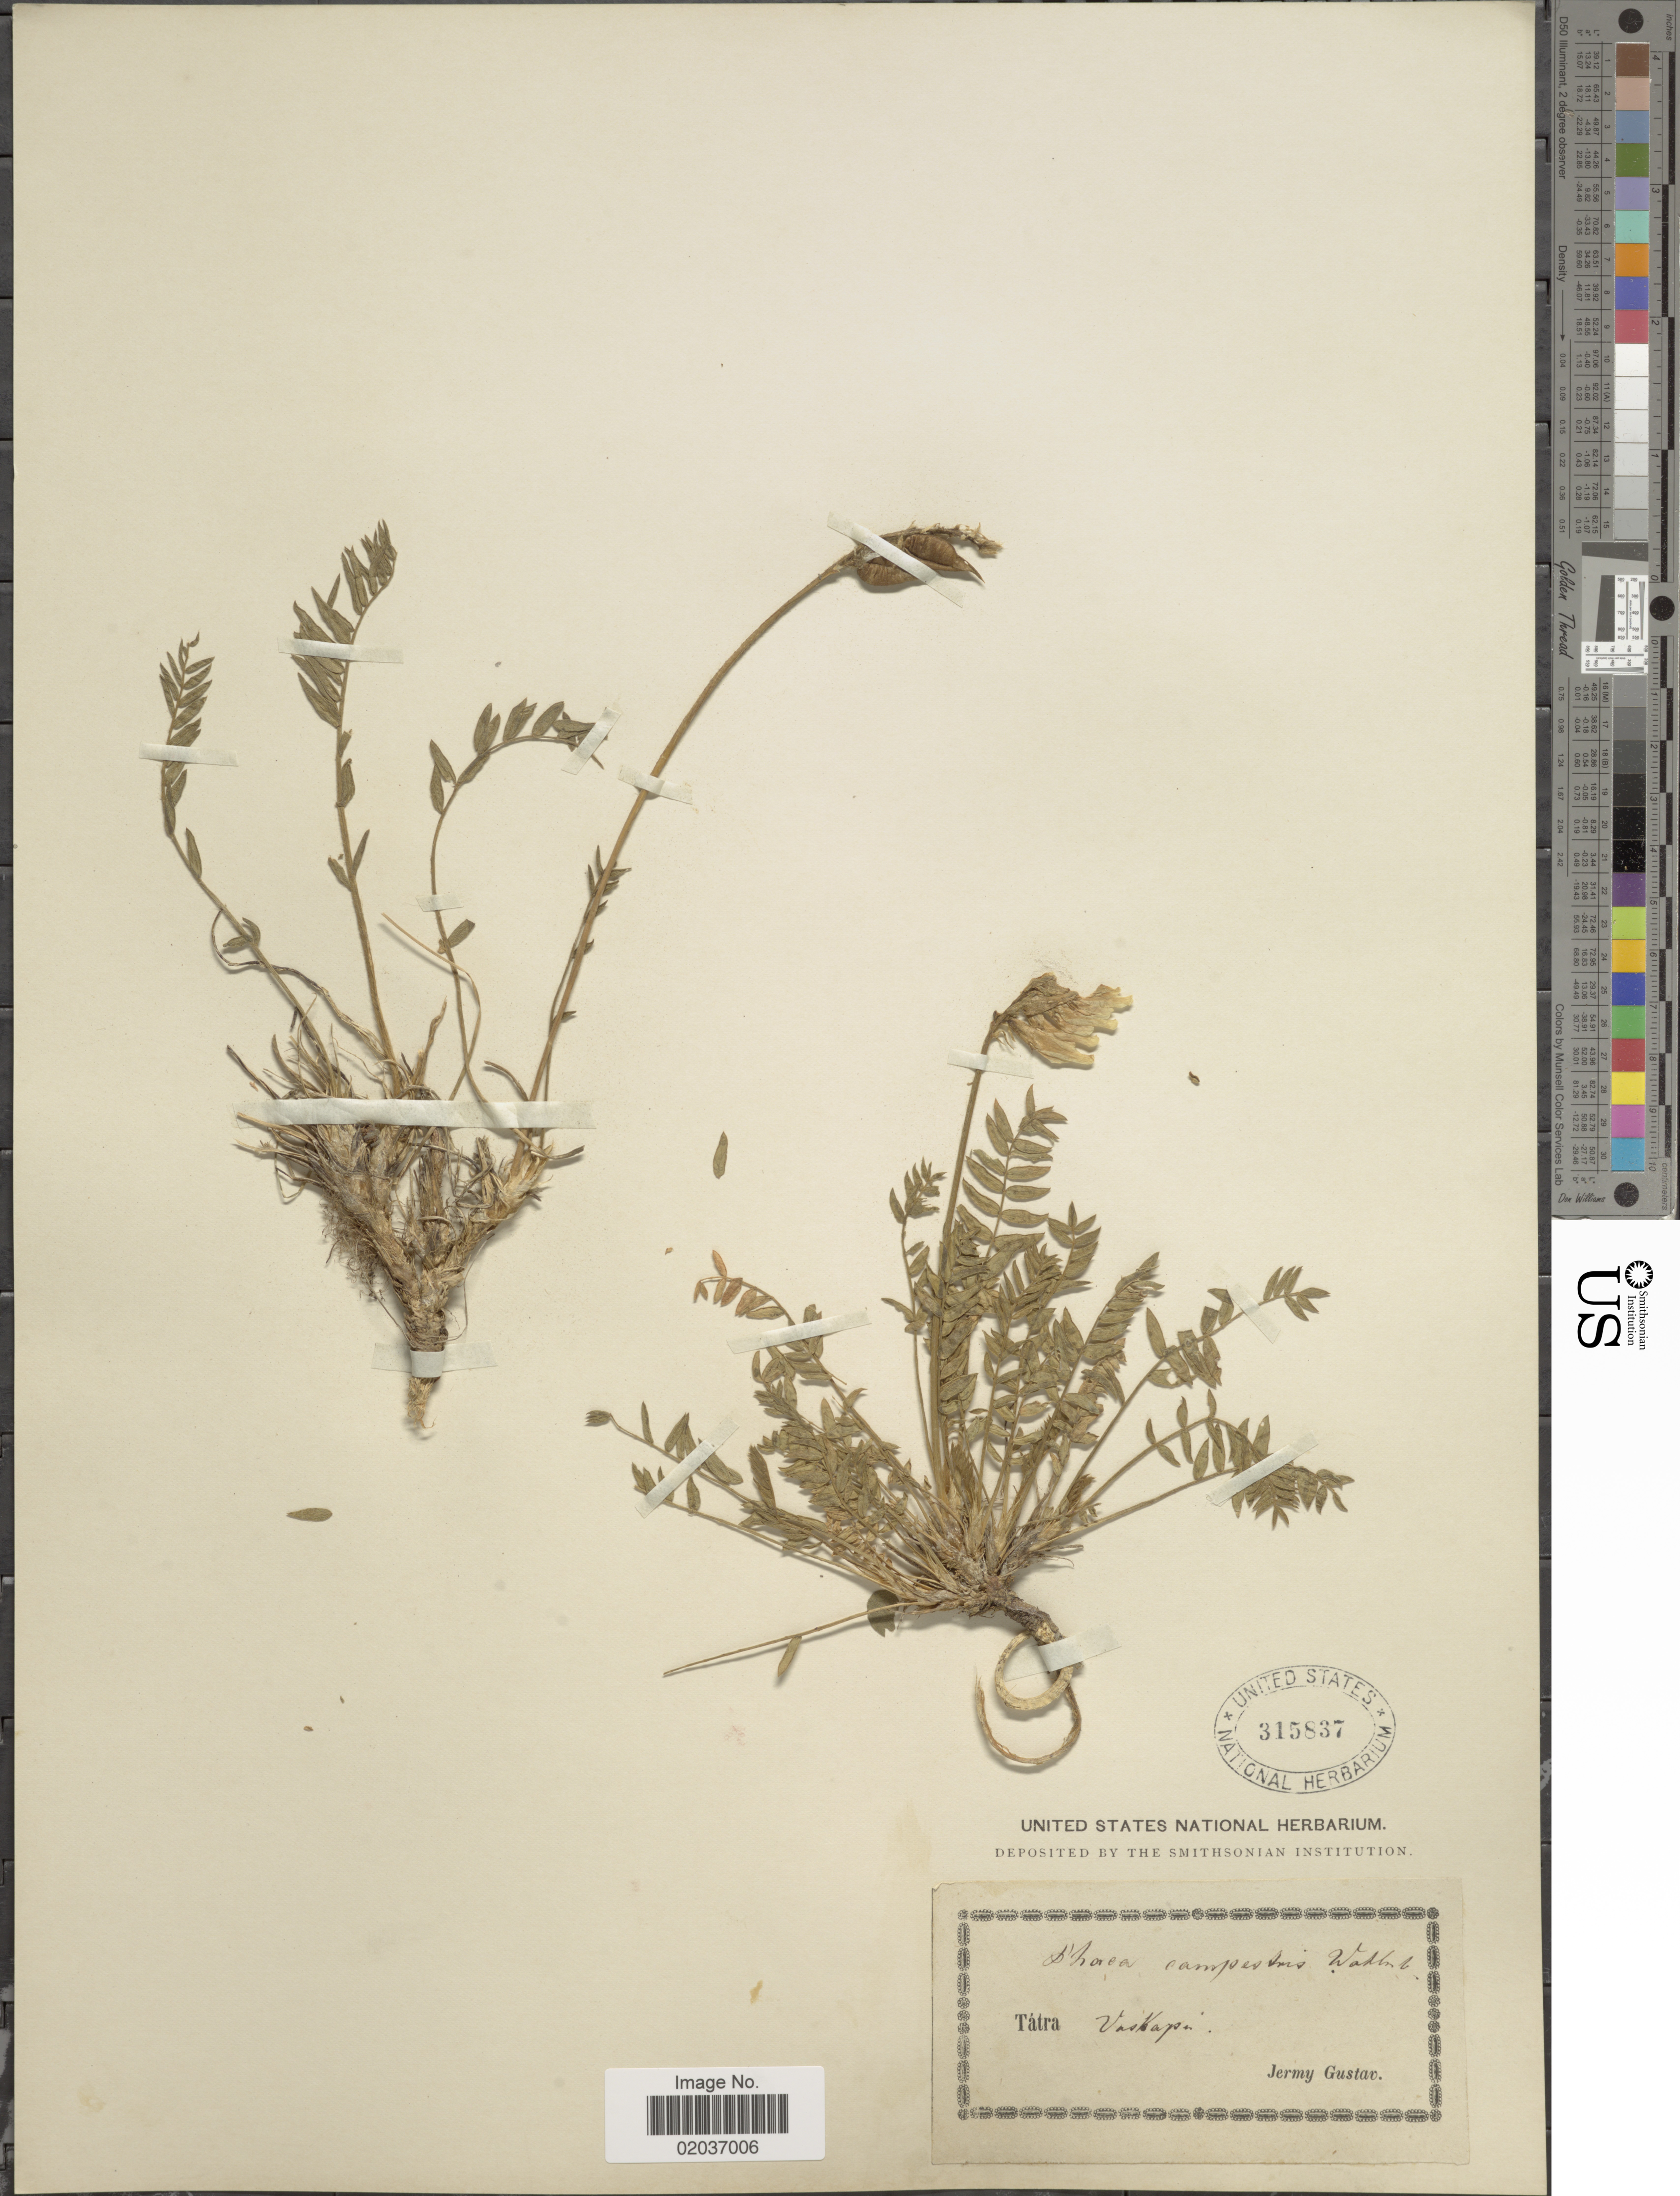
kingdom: Plantae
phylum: Tracheophyta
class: Magnoliopsida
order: Fabales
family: Fabaceae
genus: Astragalus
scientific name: Astragalus campestris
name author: L.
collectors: G. Jermy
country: Hungary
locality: Tátra. Vaskaps [interpreted]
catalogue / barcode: US 315837